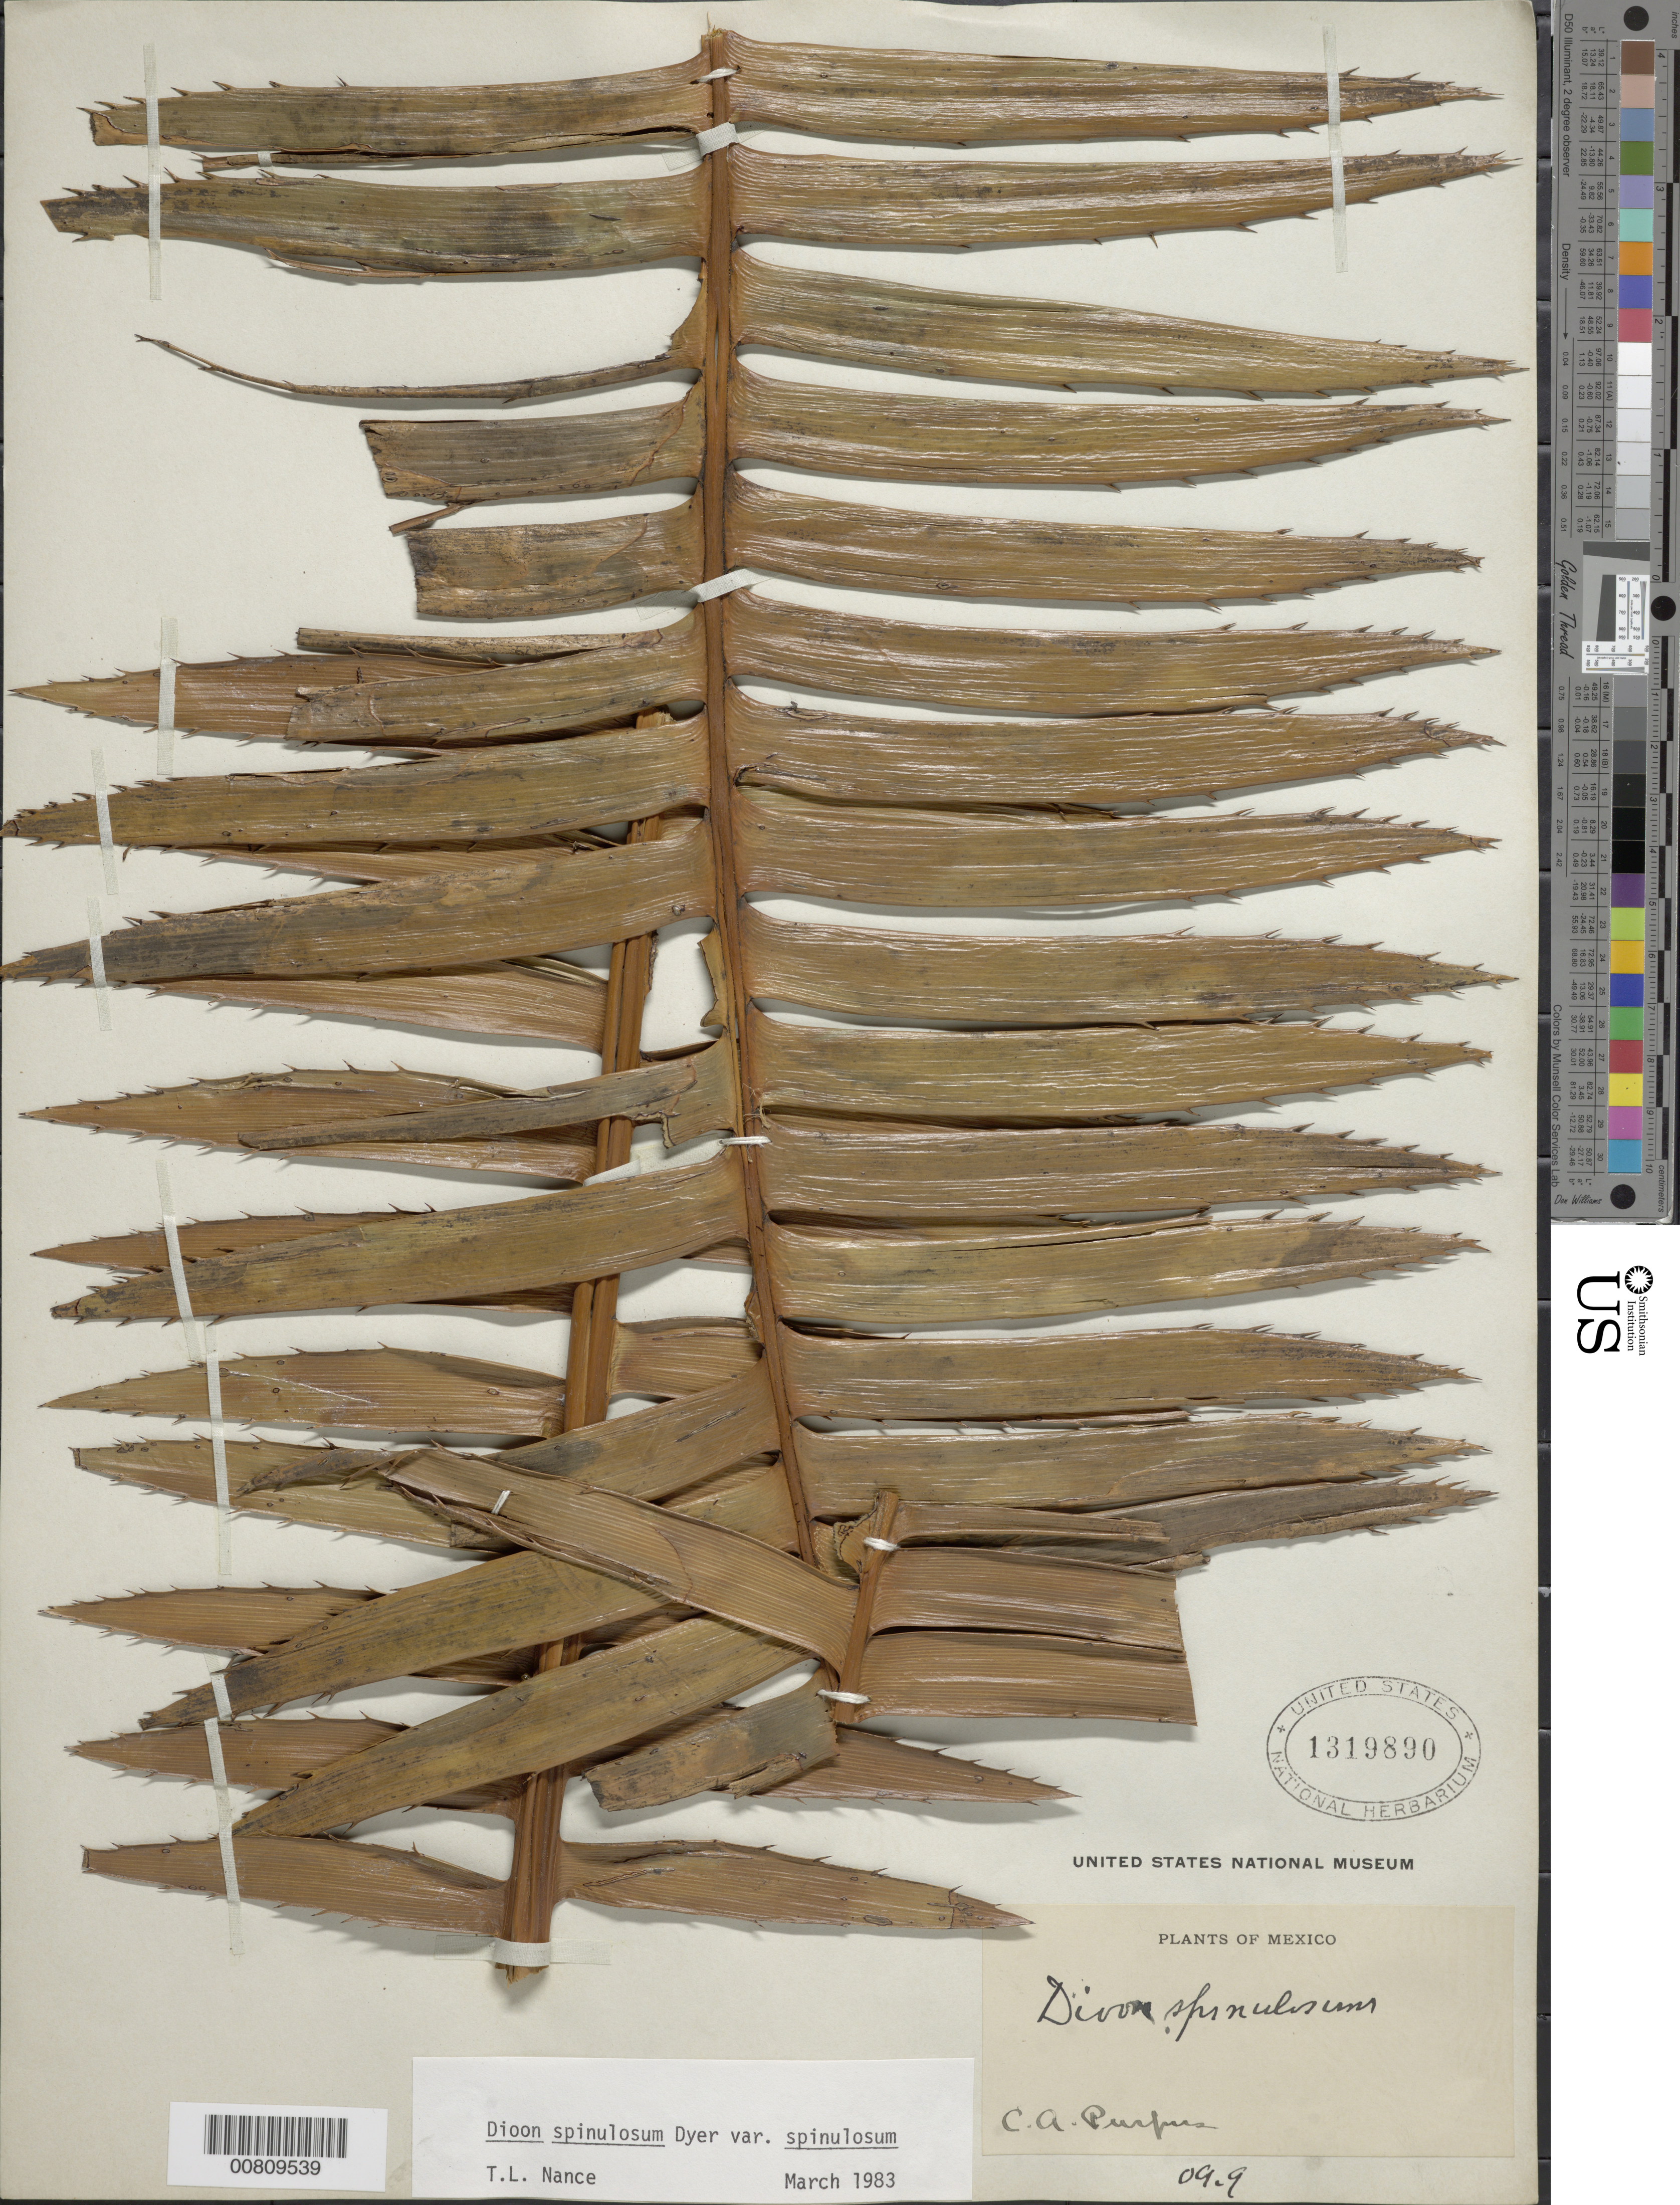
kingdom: Plantae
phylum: Tracheophyta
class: Cycadopsida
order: Cycadales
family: Zamiaceae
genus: Dioon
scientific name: Dioon spinulosum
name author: Dyer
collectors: C. A. Purpus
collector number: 09 9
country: Mexico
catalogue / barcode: US 1319890